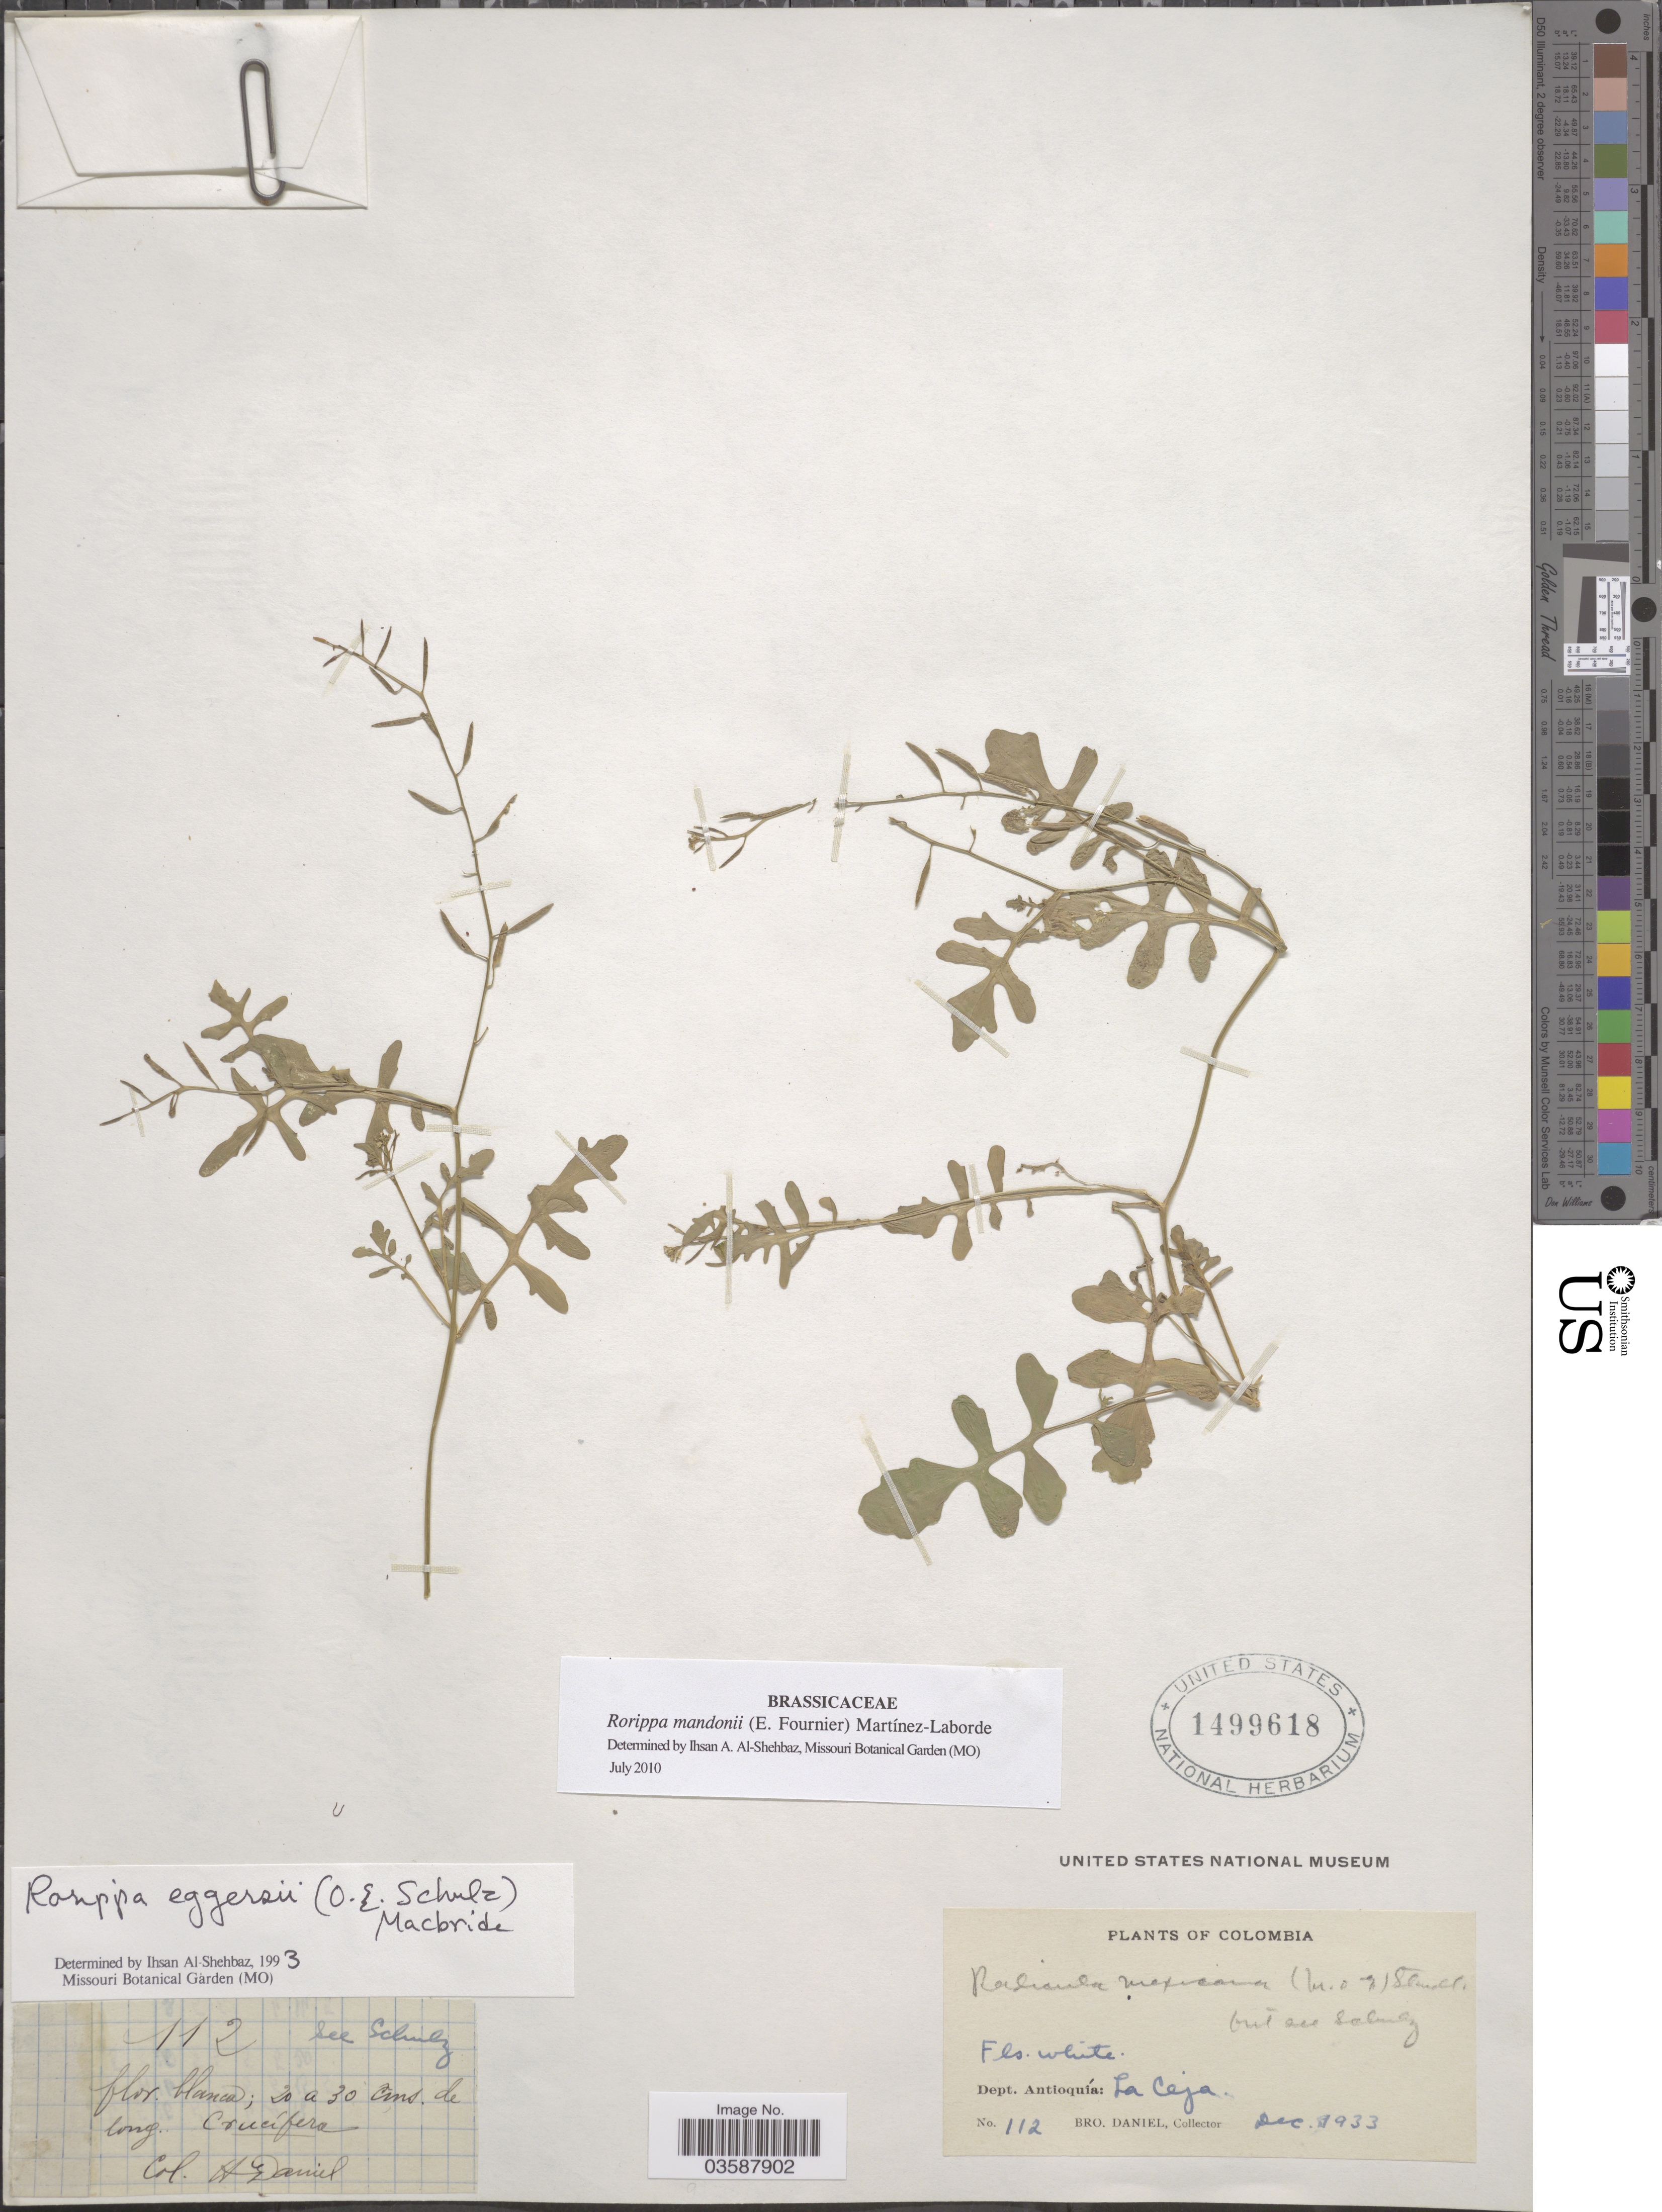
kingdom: Plantae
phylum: Tracheophyta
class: Magnoliopsida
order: Brassicales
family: Brassicaceae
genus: Rorippa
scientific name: Rorippa mandonii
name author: (E. Fourn.) Martinez-Laborde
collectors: Bro. Daniel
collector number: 112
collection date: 1933-12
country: Colombia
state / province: Antioquia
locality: Dept. Antioquía: La Ceja.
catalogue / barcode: US 1499618